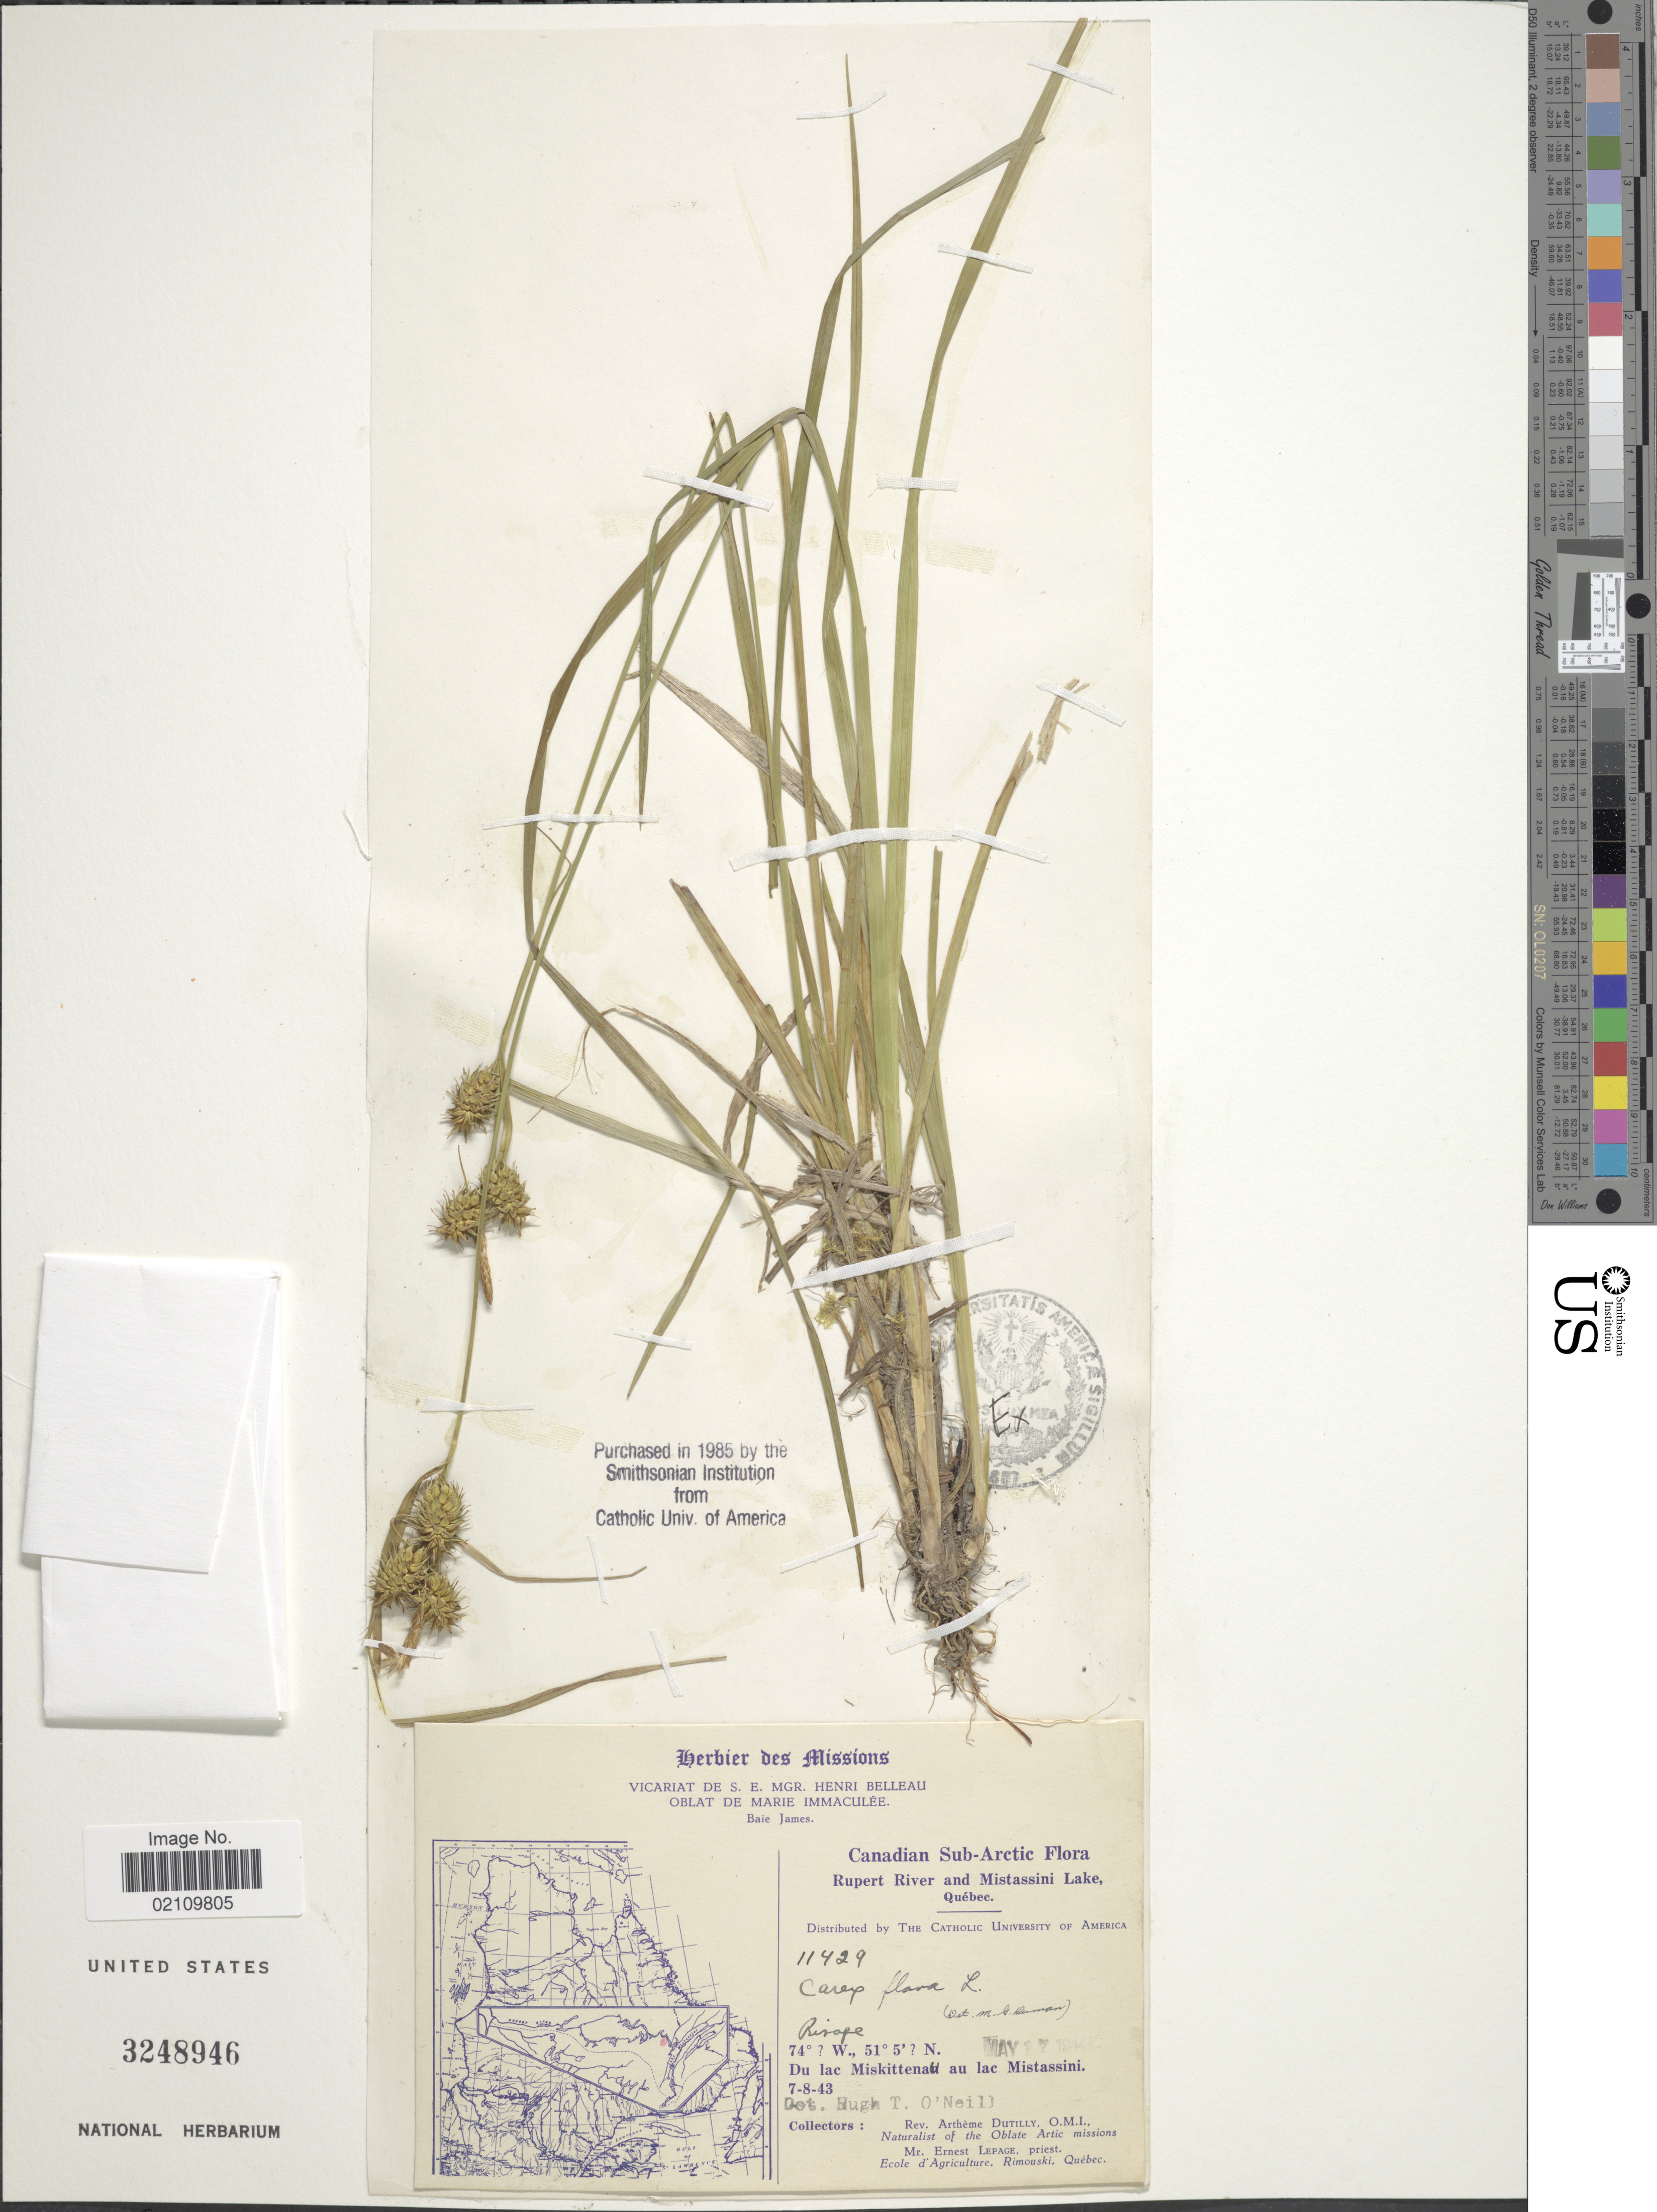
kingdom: Plantae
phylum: Tracheophyta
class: Liliopsida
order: Poales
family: Cyperaceae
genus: Carex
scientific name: Carex flava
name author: L.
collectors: A. Dutilly & E. Lepage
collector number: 11429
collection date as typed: Transcribed d/m/y: 7/8/43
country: Canada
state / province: Quebec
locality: Canadian Sub-Arctic. Rupert River and Mistassini Lake. Du lac Miskittenau au lac Mistassini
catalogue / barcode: US 3248946